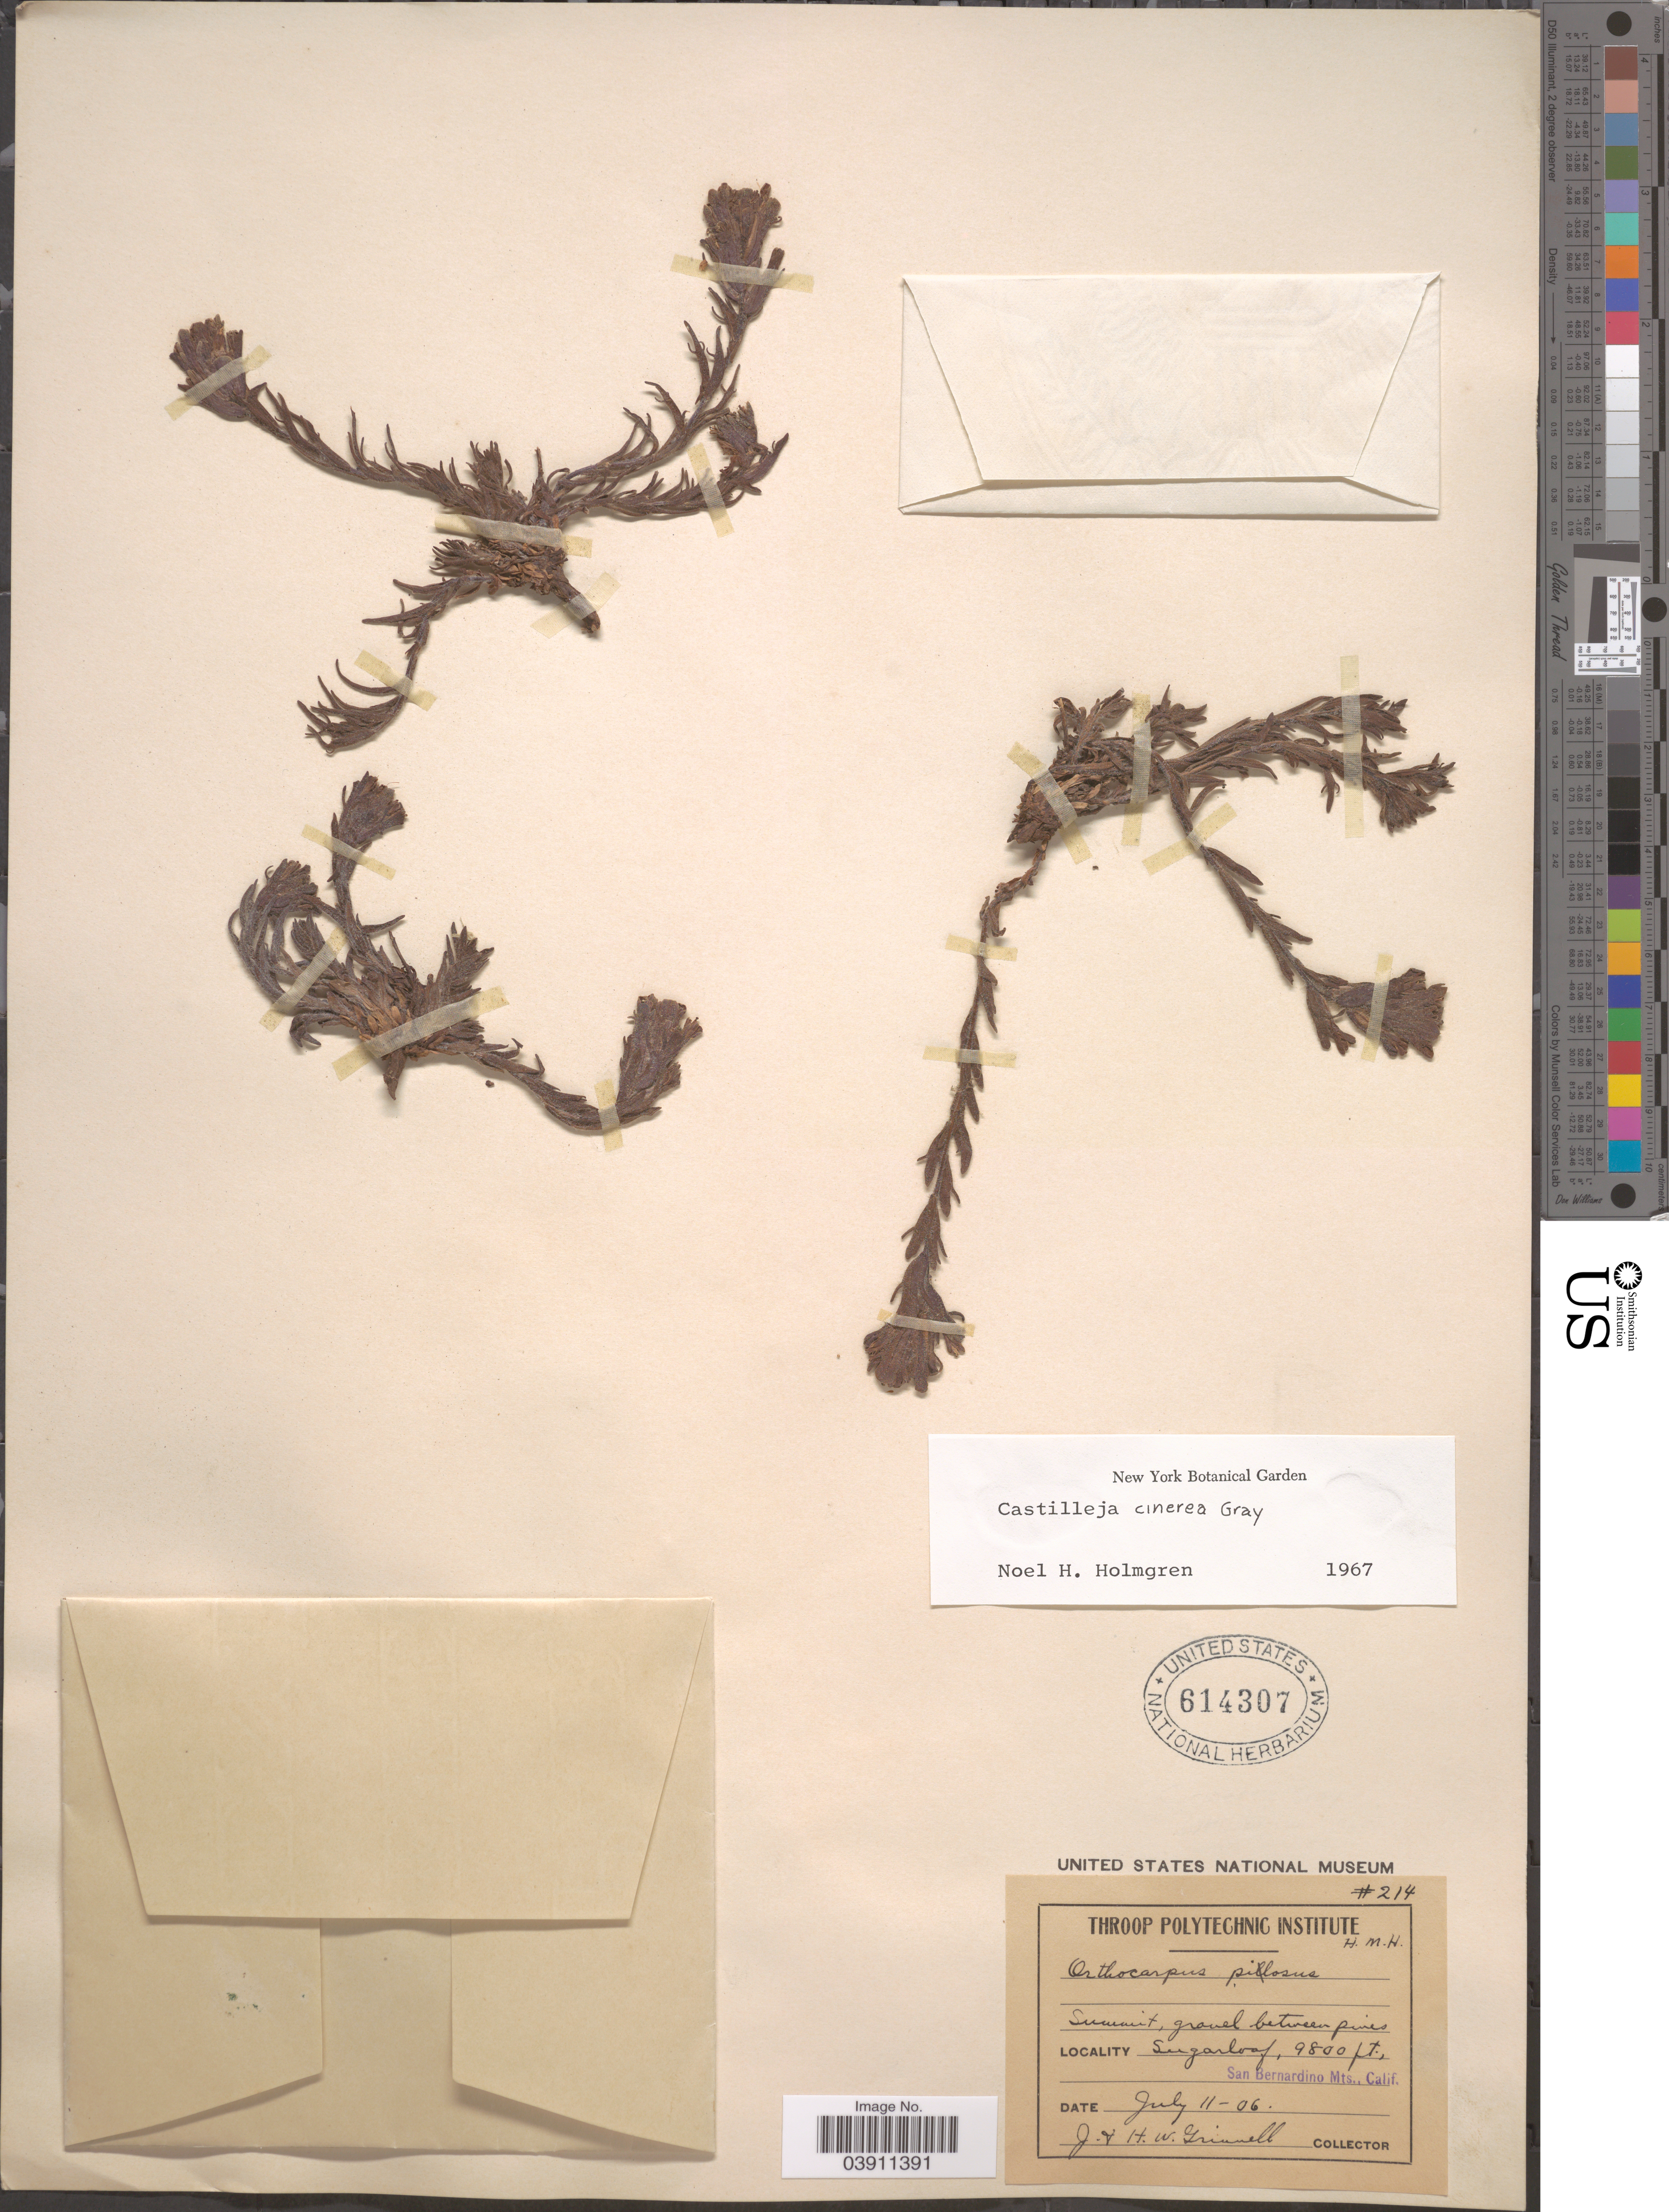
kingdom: Plantae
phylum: Tracheophyta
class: Magnoliopsida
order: Lamiales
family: Orobanchaceae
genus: Castilleja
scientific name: Castilleja cinerea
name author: A. Gray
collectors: J. Grinnell & H. Grinnell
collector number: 214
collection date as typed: Transcribed d/m/y: 11/7/6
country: United States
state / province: California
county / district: San Bernardino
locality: Summit, gravel between pines Sugarloaf, San Bernardino Mts.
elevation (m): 2987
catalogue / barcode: US 614307